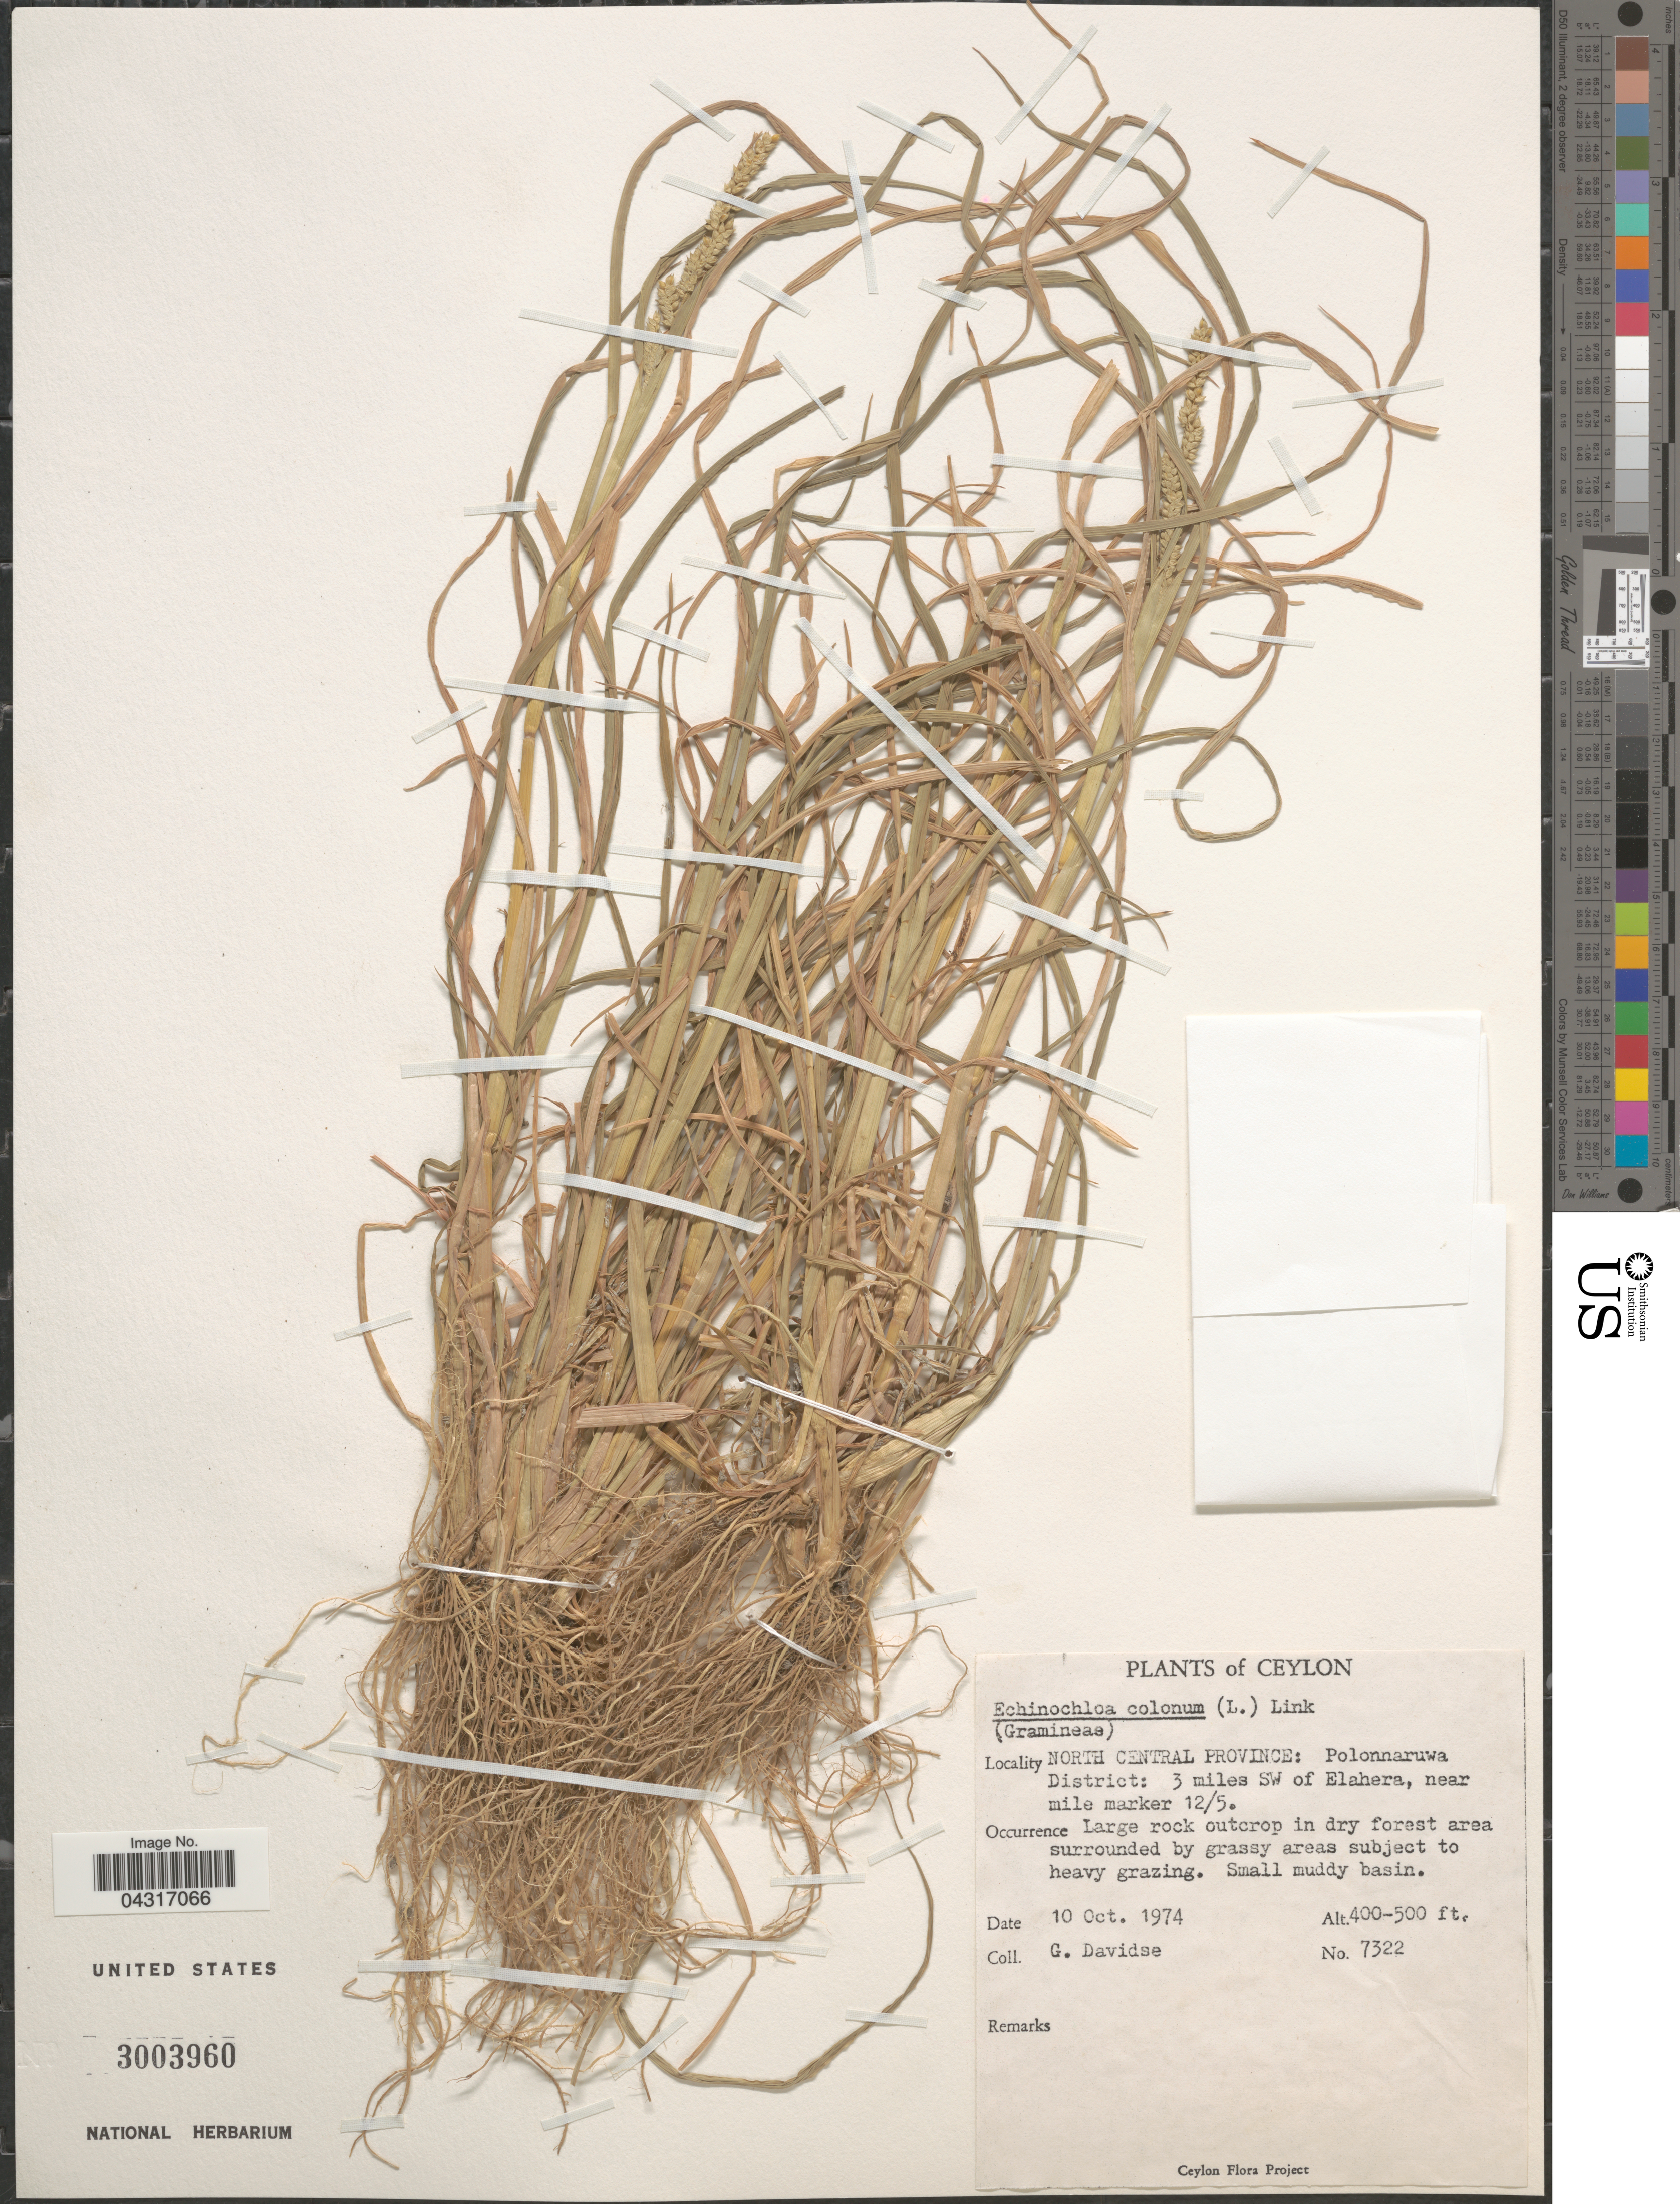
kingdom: Plantae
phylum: Tracheophyta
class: Liliopsida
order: Poales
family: Poaceae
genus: Echinochloa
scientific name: Echinochloa colona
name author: (L.) Link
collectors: G. Davidse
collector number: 7322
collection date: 1974-10-10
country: Sri Lanka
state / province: North Central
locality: Ceylon. Polonnaruwa District: 3 miles SW of Elahera, near mile marker 12/5.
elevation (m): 122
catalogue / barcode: US 3003960